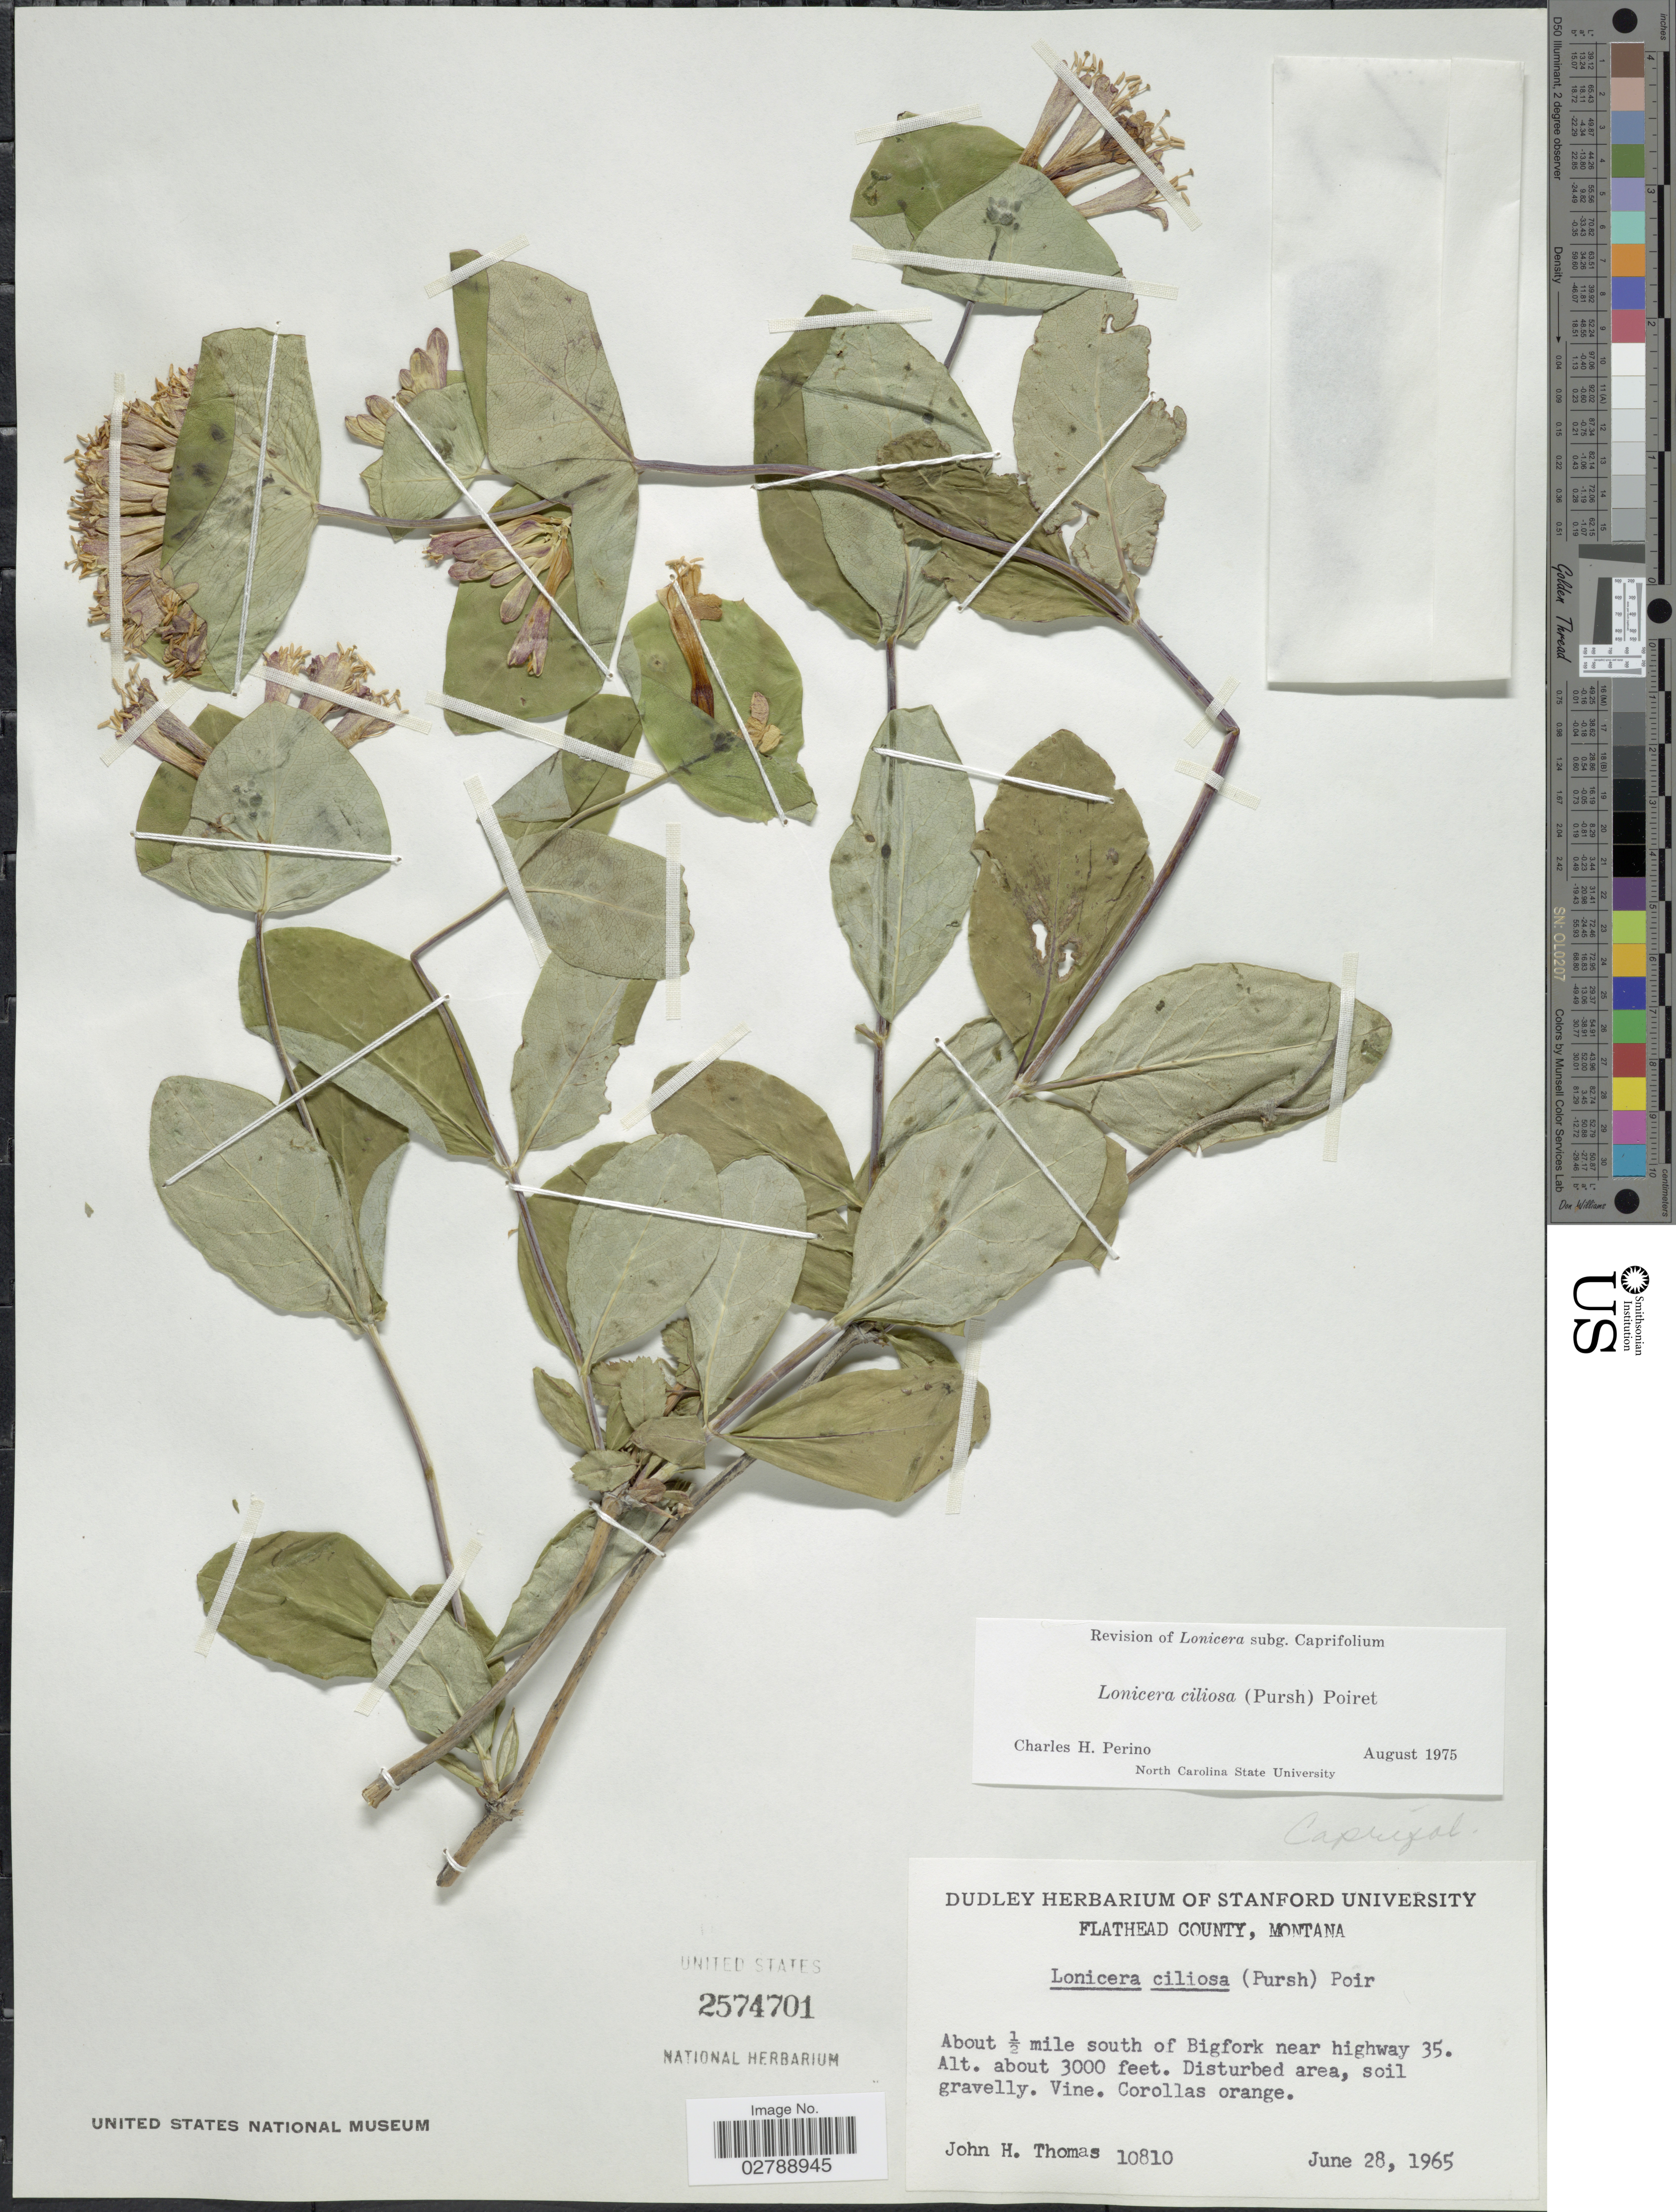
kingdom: Plantae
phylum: Tracheophyta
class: Magnoliopsida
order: Dipsacales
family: Caprifoliaceae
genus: Lonicera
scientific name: Lonicera ciliosa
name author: Poir.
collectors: J. H. Thomas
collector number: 10810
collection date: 1965-06-28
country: United States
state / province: Montana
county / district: Flathead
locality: About ½ mile south of Bigfork near highway 35.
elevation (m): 914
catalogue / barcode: US 2574701